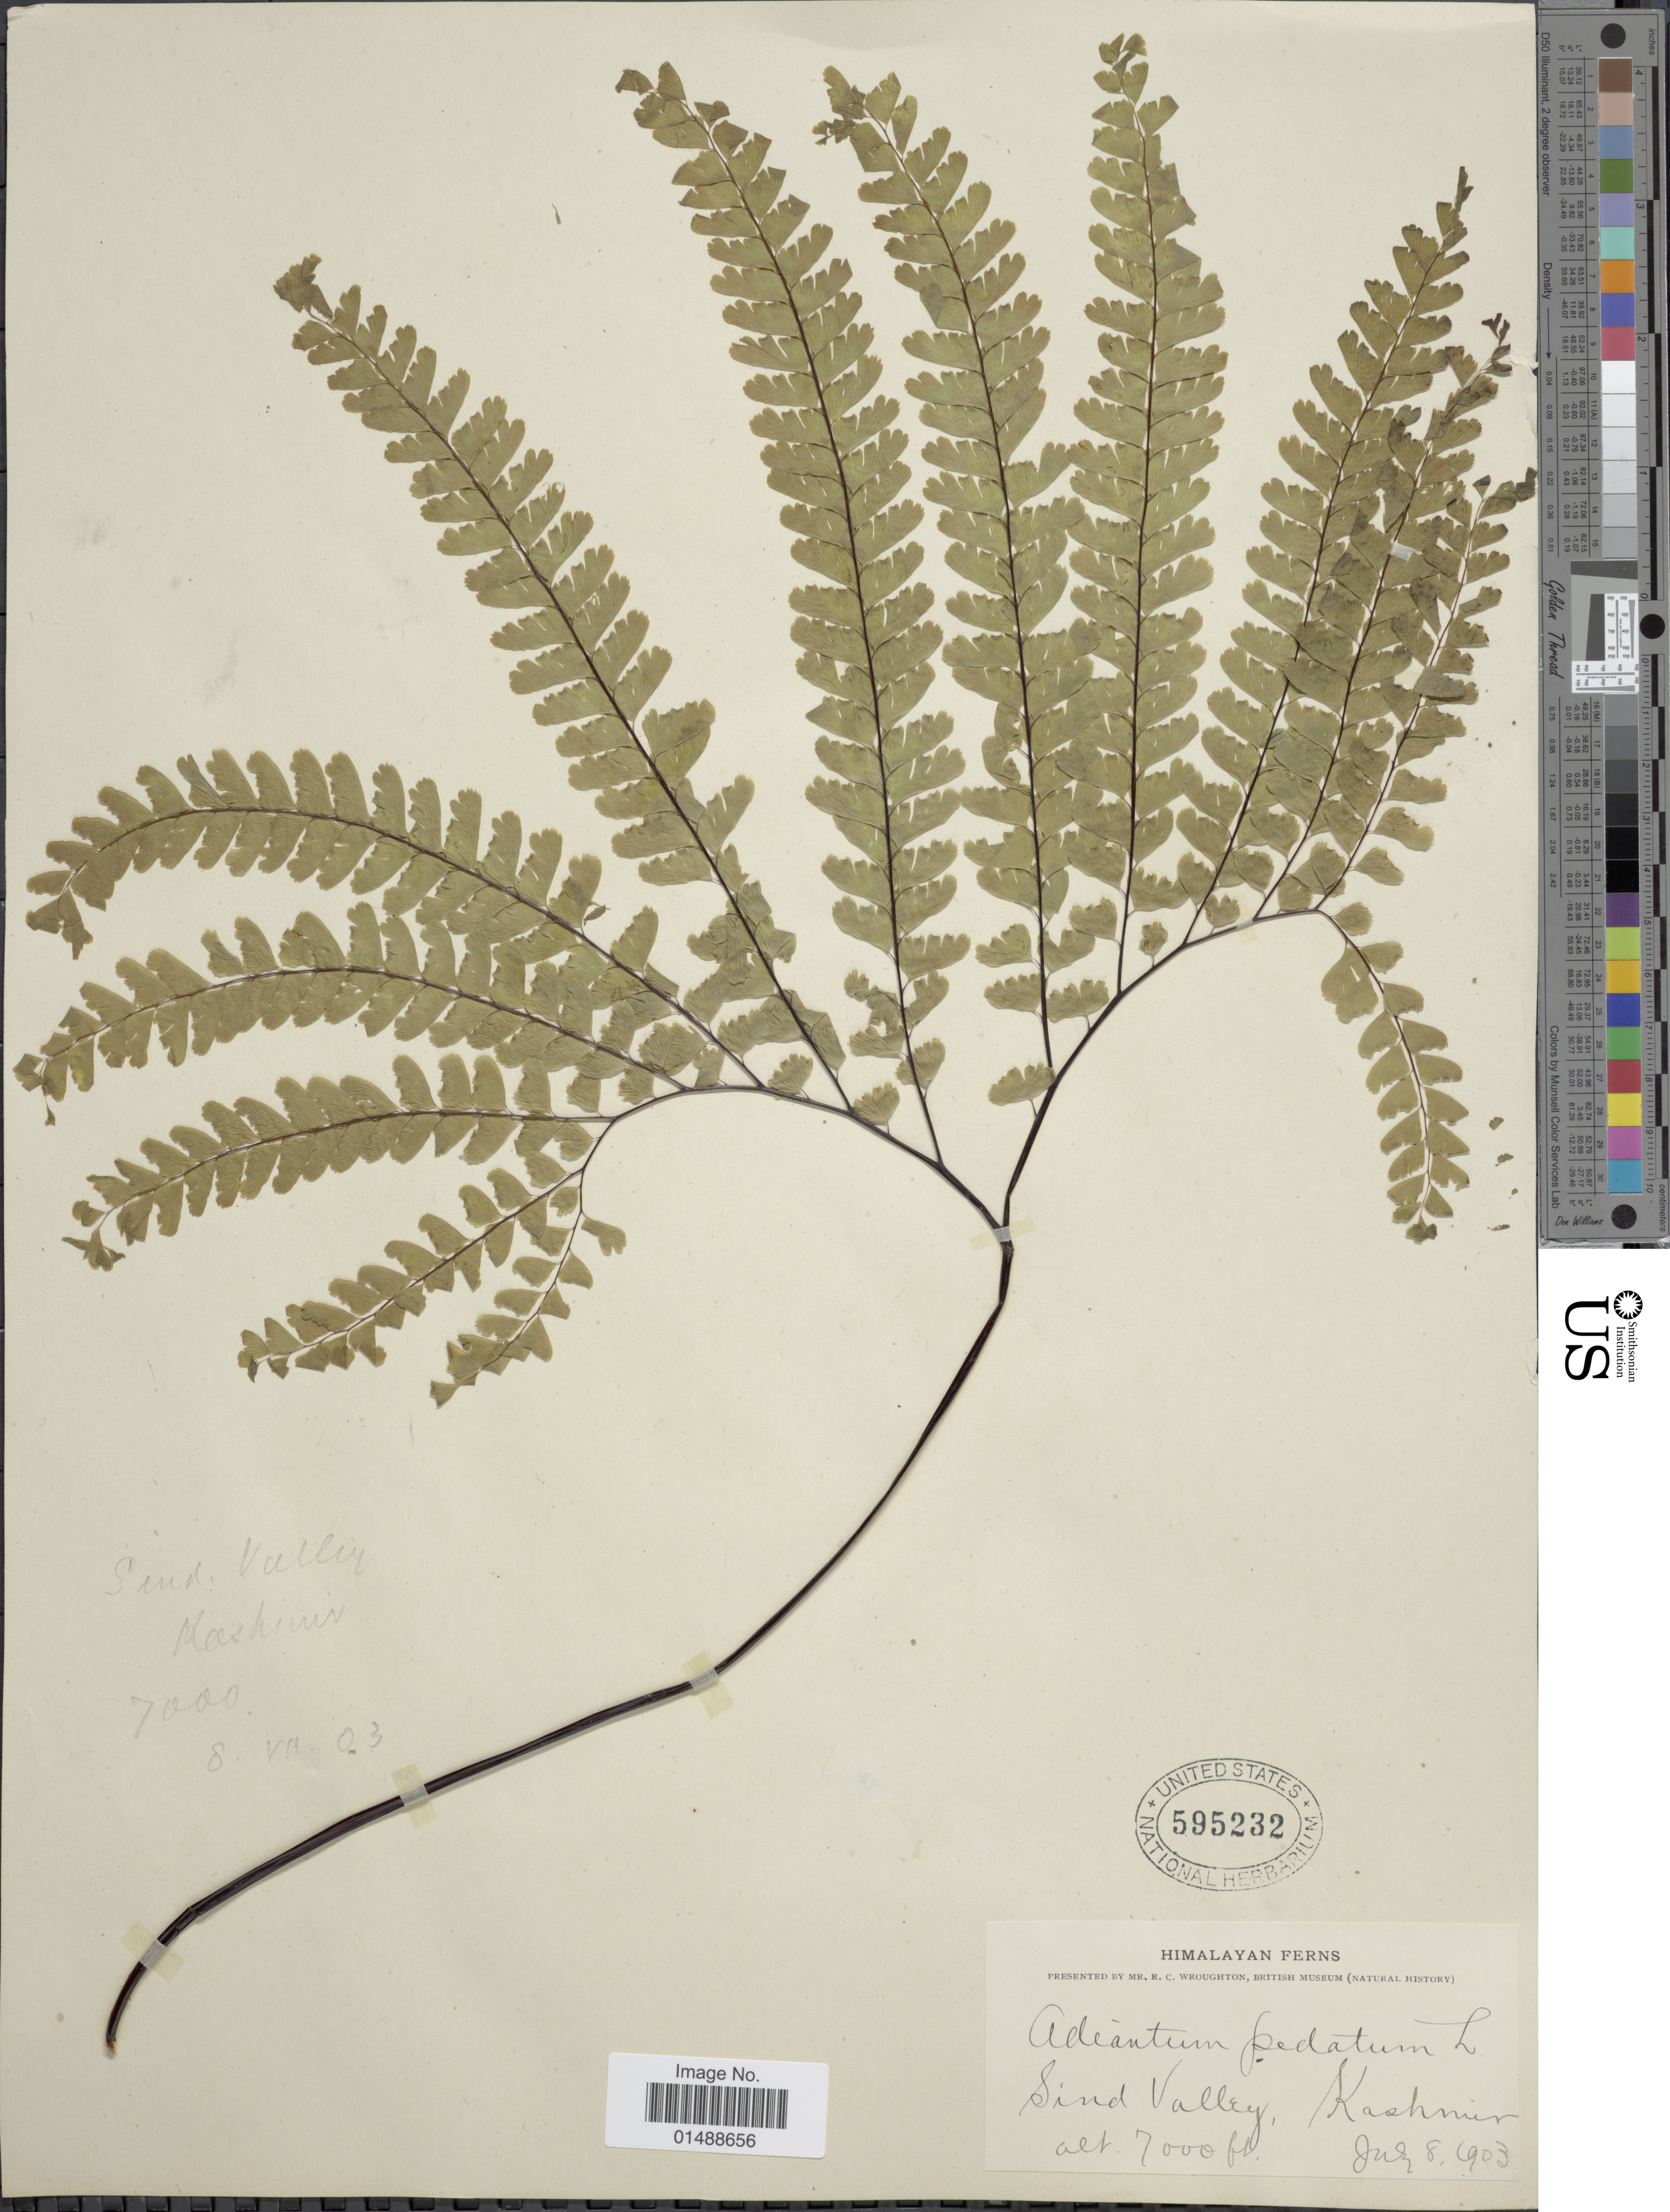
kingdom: Plantae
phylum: Tracheophyta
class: Polypodiopsida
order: Polypodiales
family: Pteridaceae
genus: Adiantum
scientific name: Adiantum pedatum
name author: L.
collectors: R. Wroughton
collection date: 1903-07-08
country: India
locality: Himalayan ferns, Sind Valley, Kashmir.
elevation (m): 2134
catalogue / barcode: US 595232